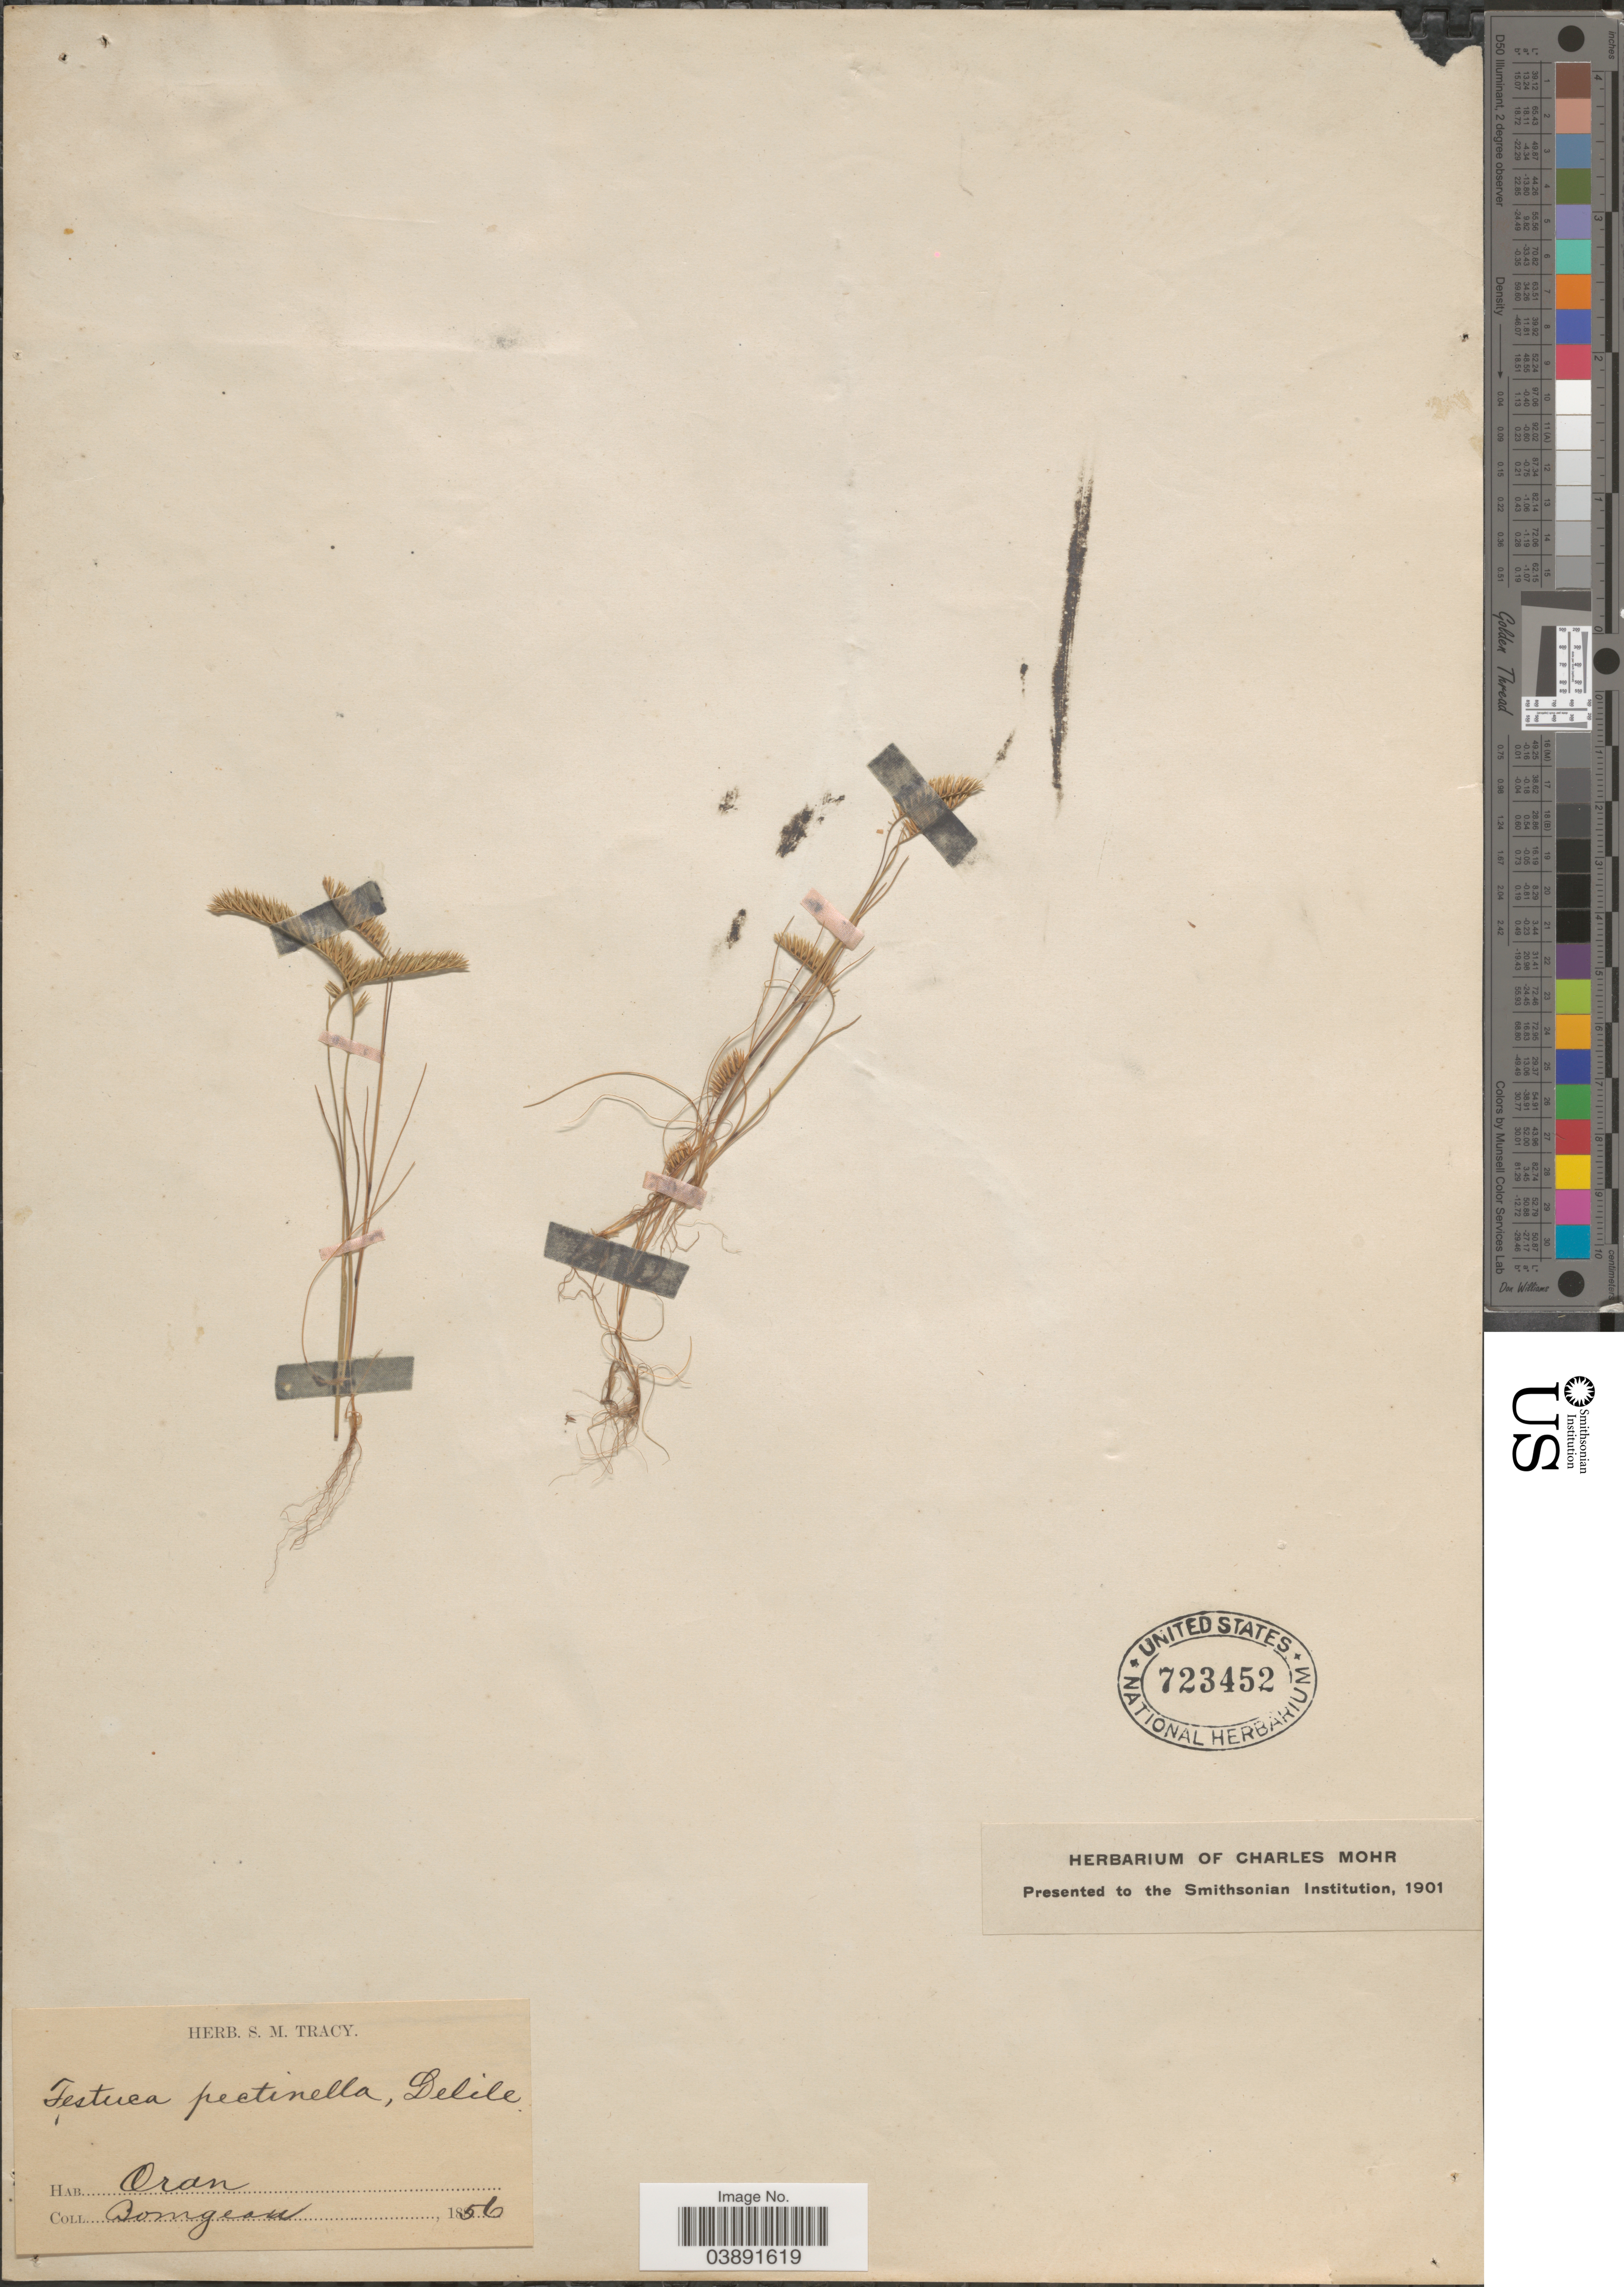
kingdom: Plantae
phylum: Tracheophyta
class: Liliopsida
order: Poales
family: Poaceae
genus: Festuca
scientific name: Festuca pectinella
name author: Delile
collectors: -. Bourgeau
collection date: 1856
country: Algeria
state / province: Oran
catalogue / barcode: US 723452